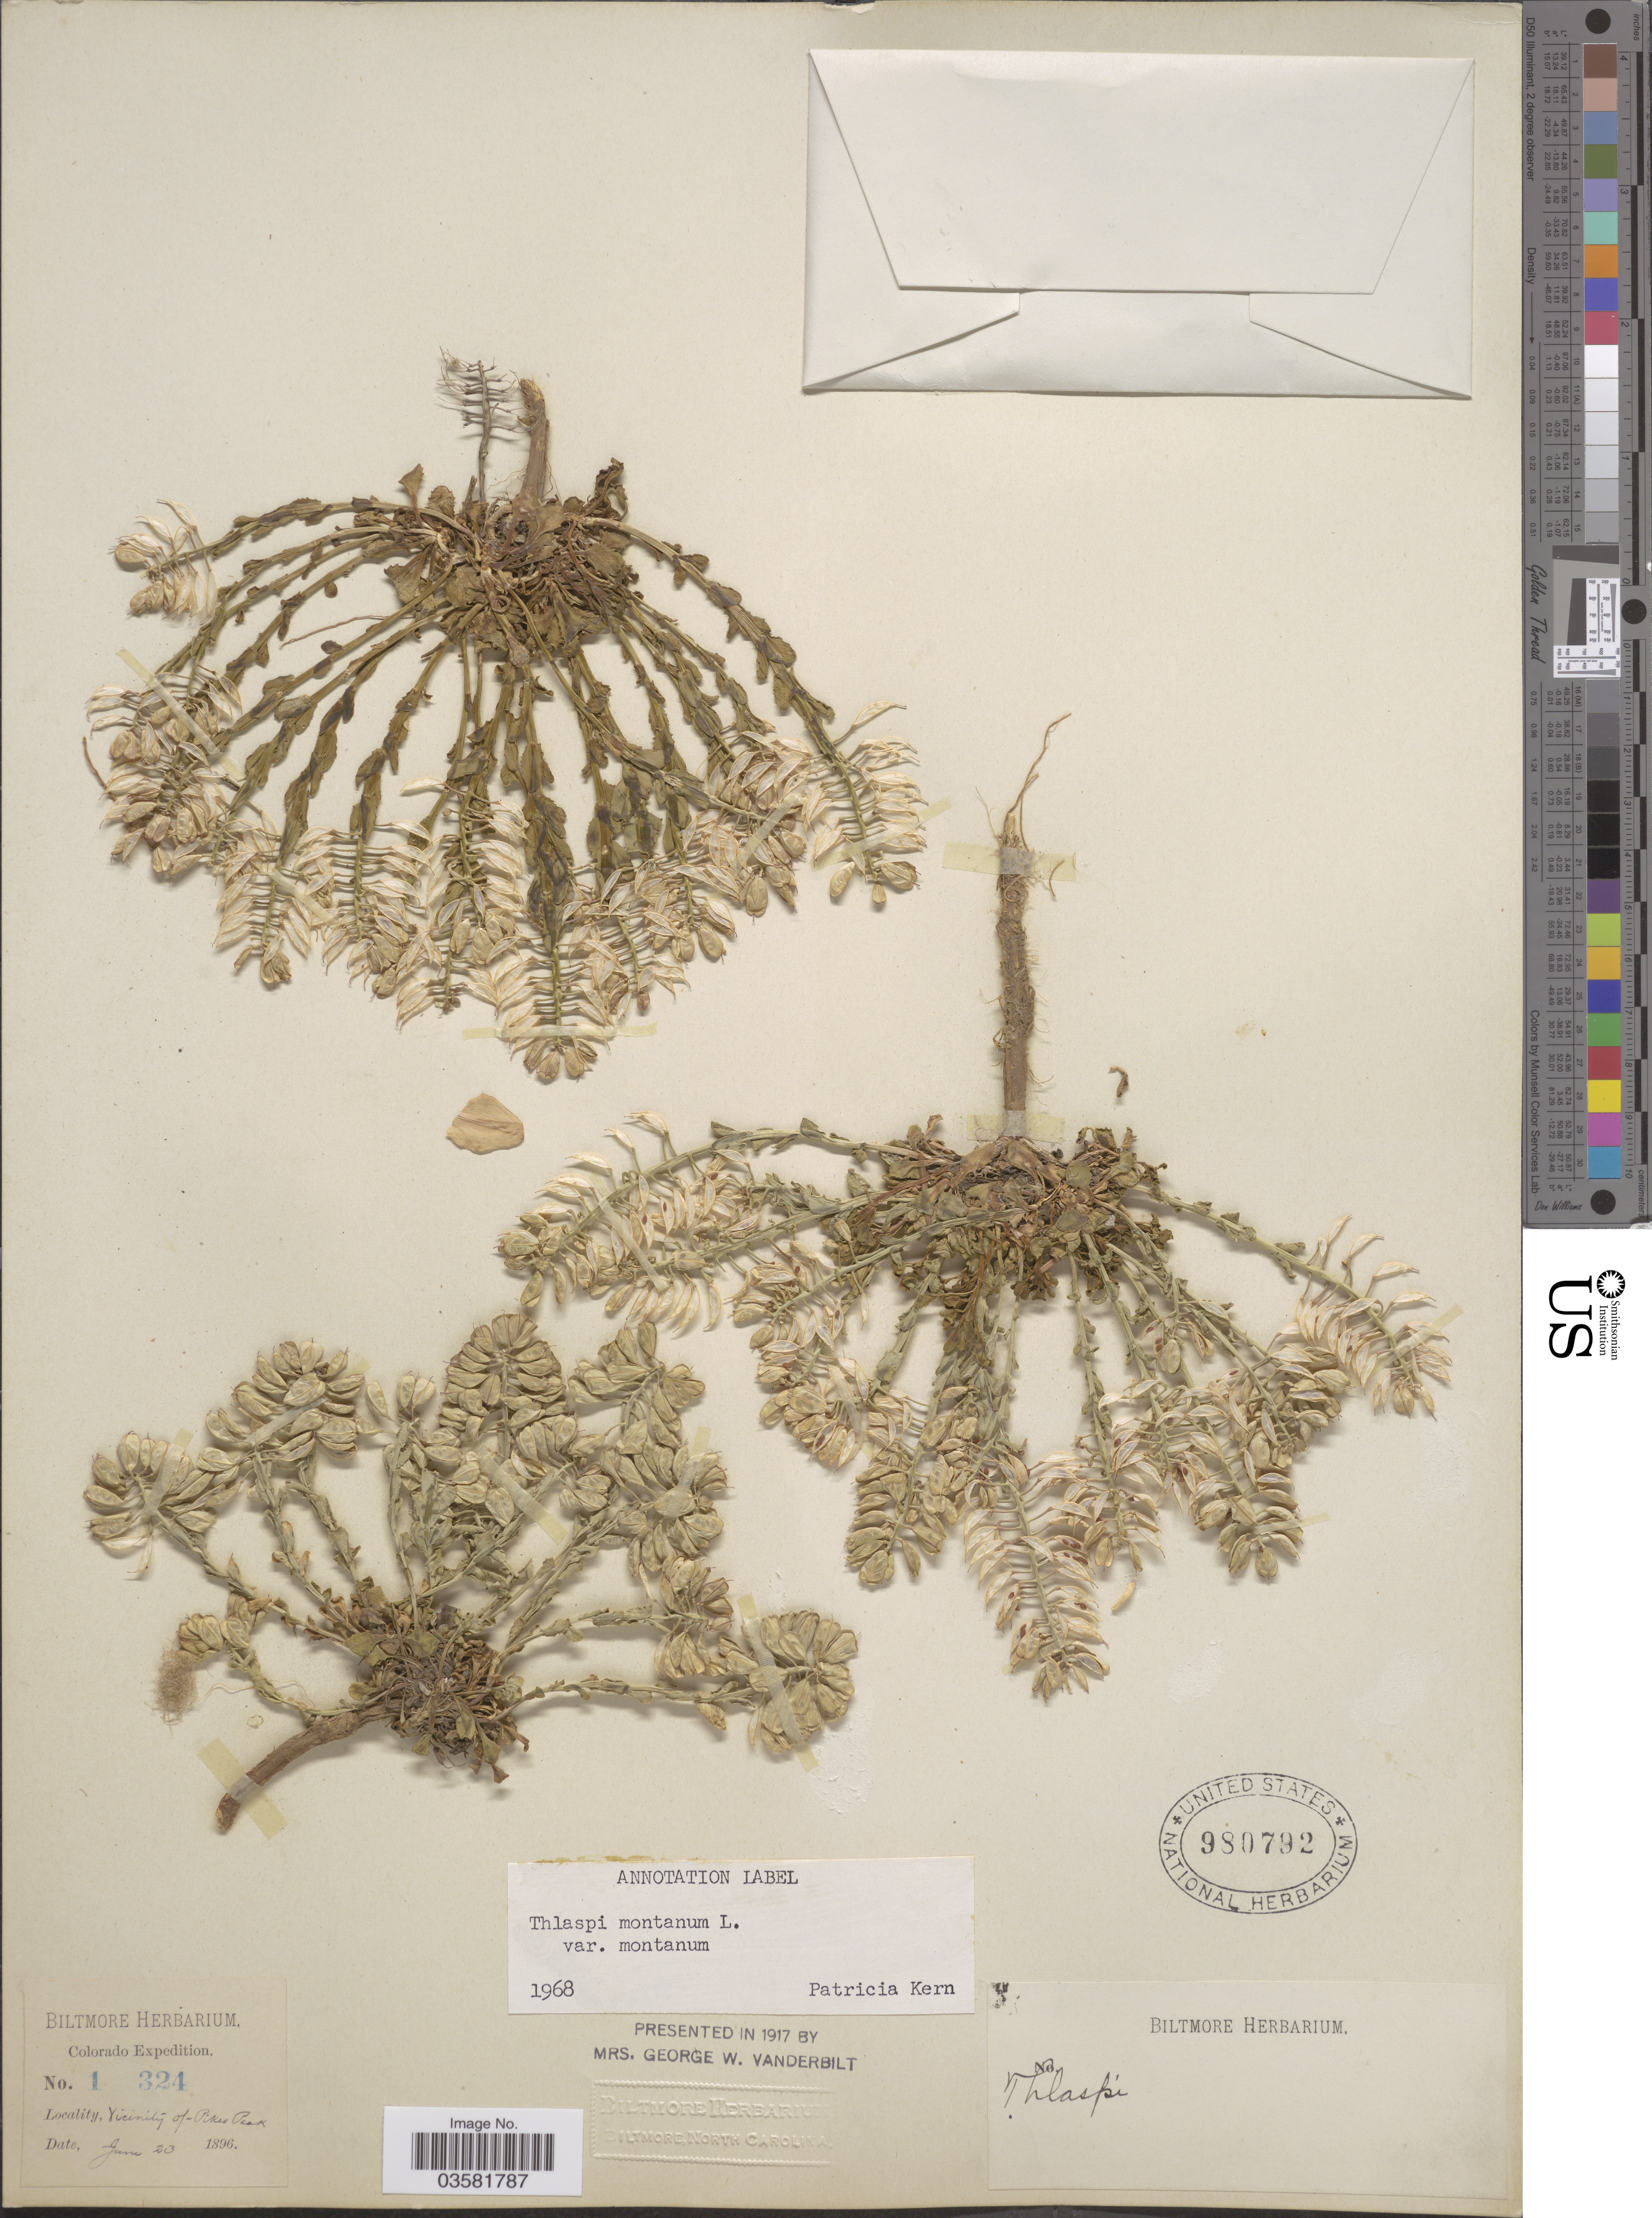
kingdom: Plantae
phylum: Tracheophyta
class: Magnoliopsida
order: Brassicales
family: Brassicaceae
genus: Thlaspi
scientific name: Thlaspi montanum var. montanum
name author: L.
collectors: ex herb. Biltmore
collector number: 1324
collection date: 1896-06-23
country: United States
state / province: Colorado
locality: Vicinity of Pikes Peak.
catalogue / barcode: US 980792